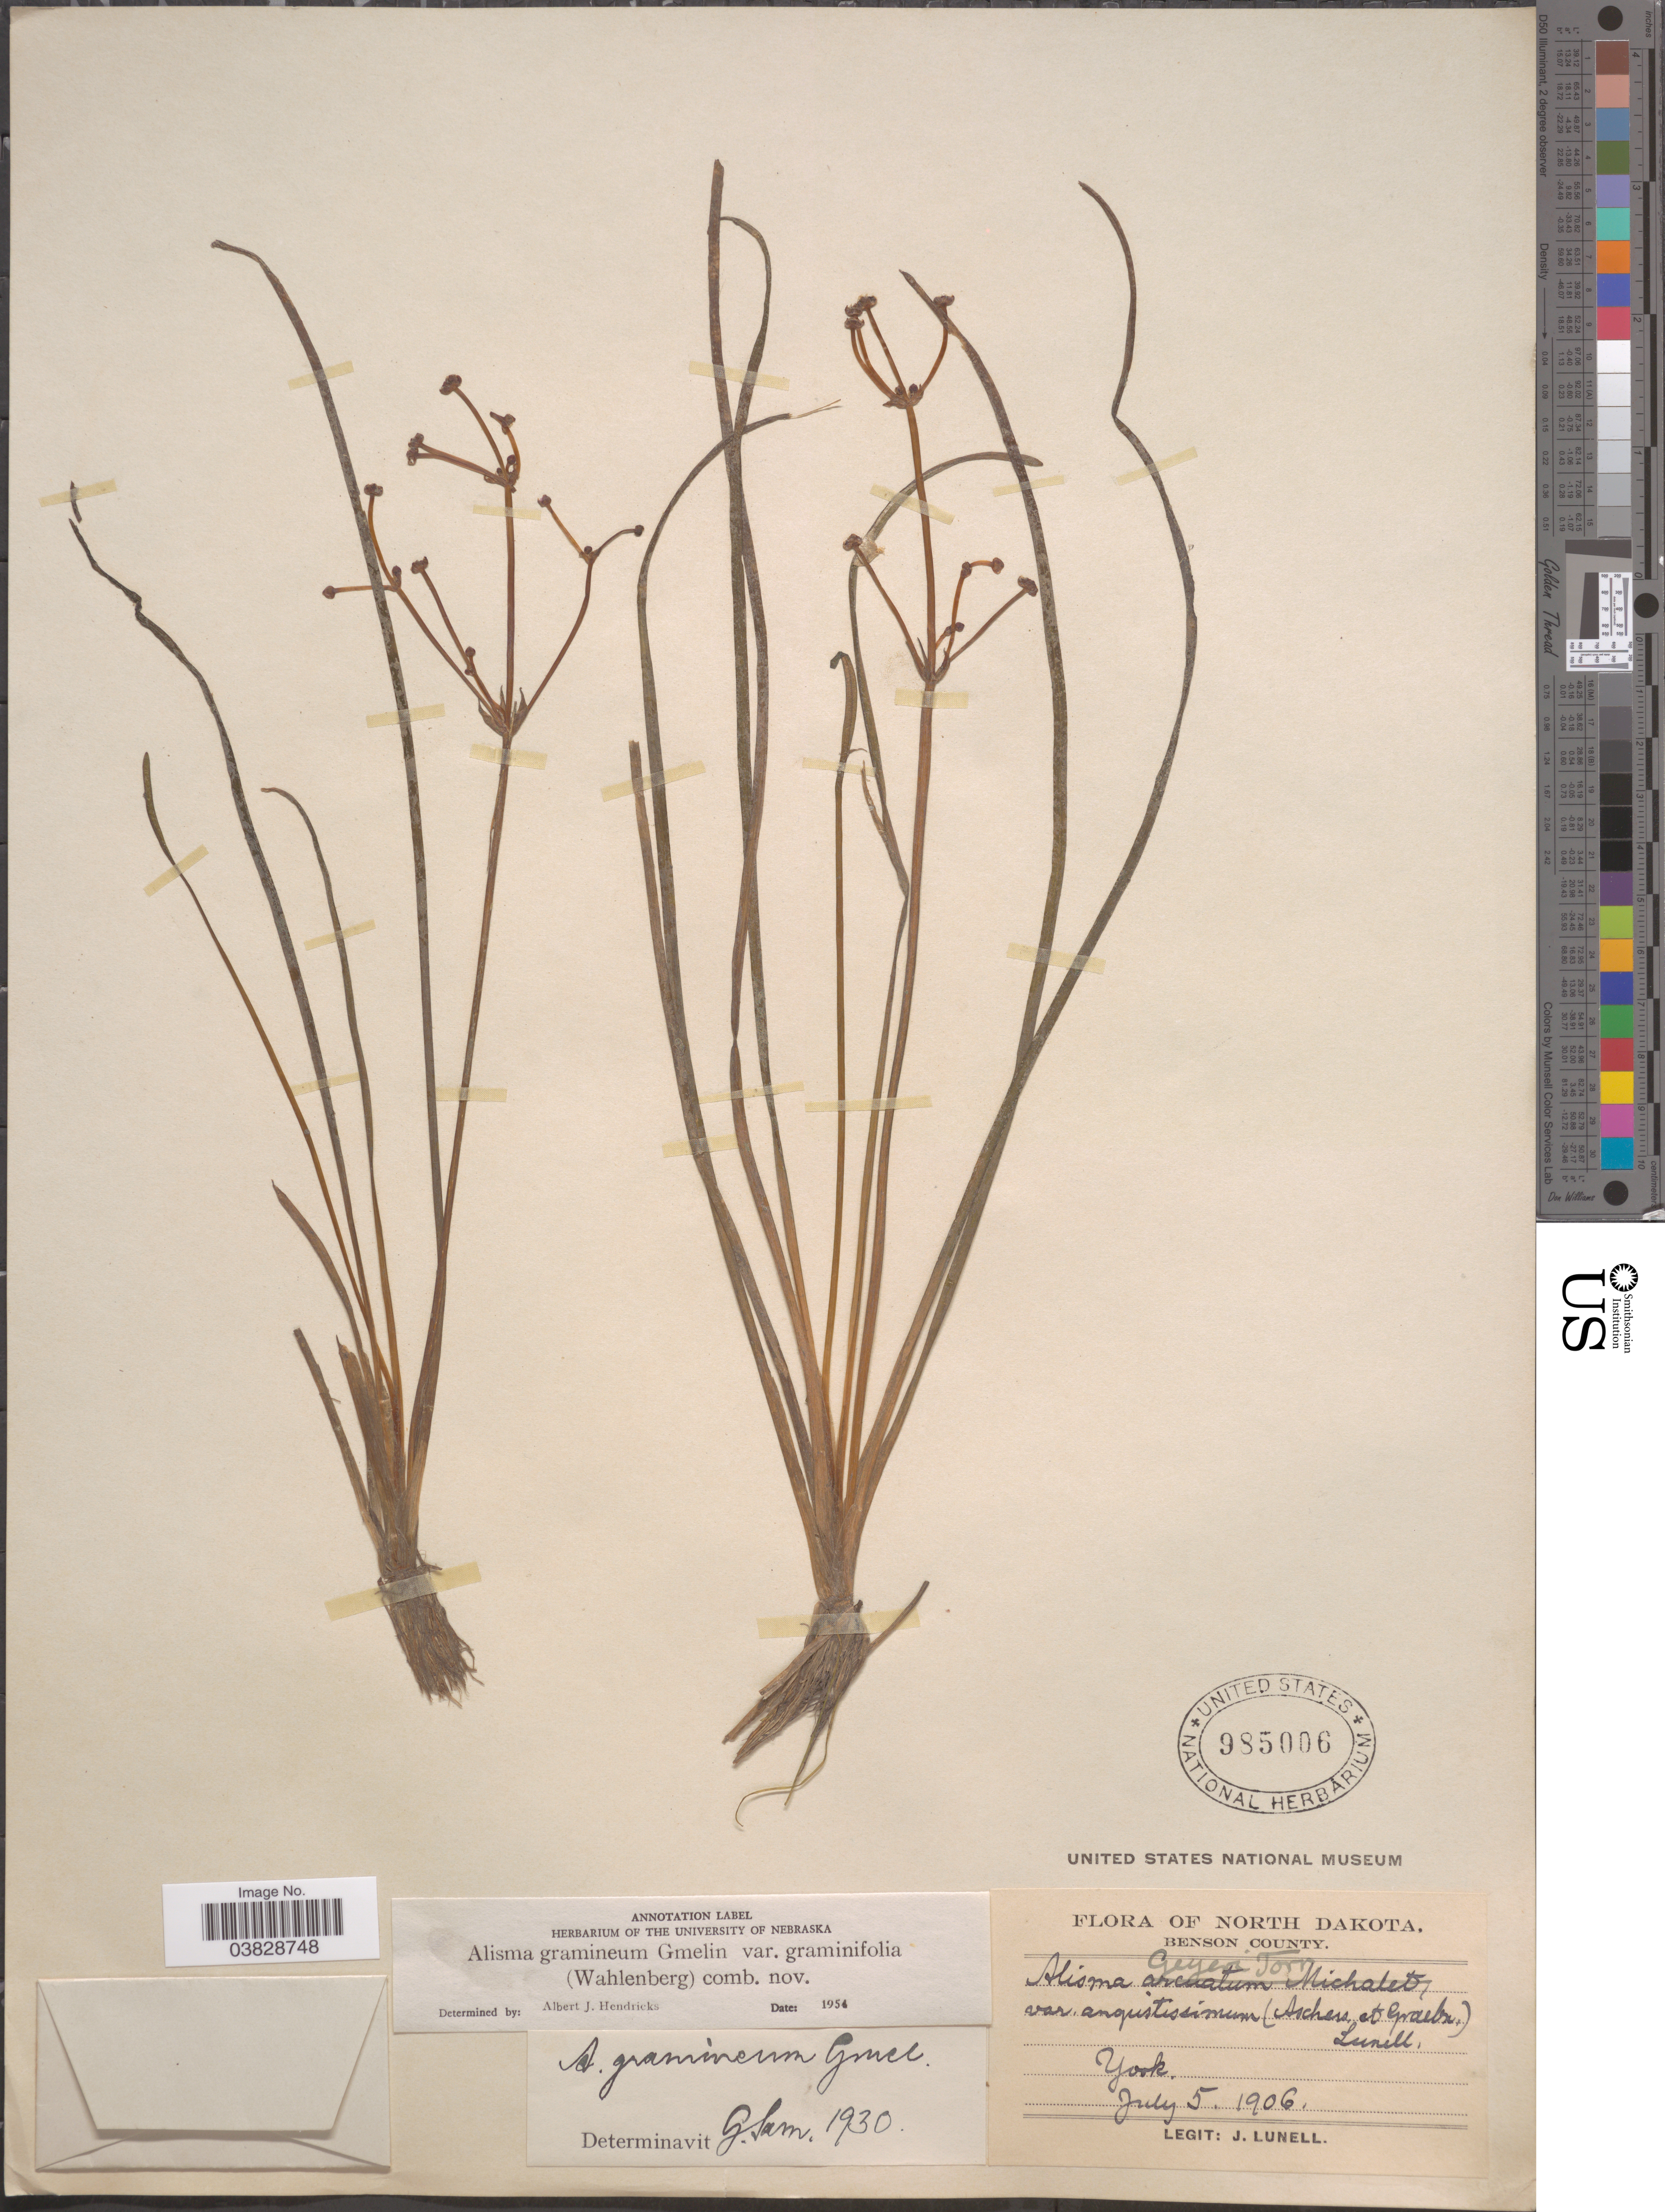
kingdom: Plantae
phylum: Tracheophyta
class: Liliopsida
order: Alismatales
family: Alismataceae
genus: Alisma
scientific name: Alisma gramineum var. graminifolia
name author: (Wahlenb.) A.J.Hendricks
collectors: J. Lunell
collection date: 1906-07-05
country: United States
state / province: North Dakota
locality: Benson County. York.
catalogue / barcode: US 985006